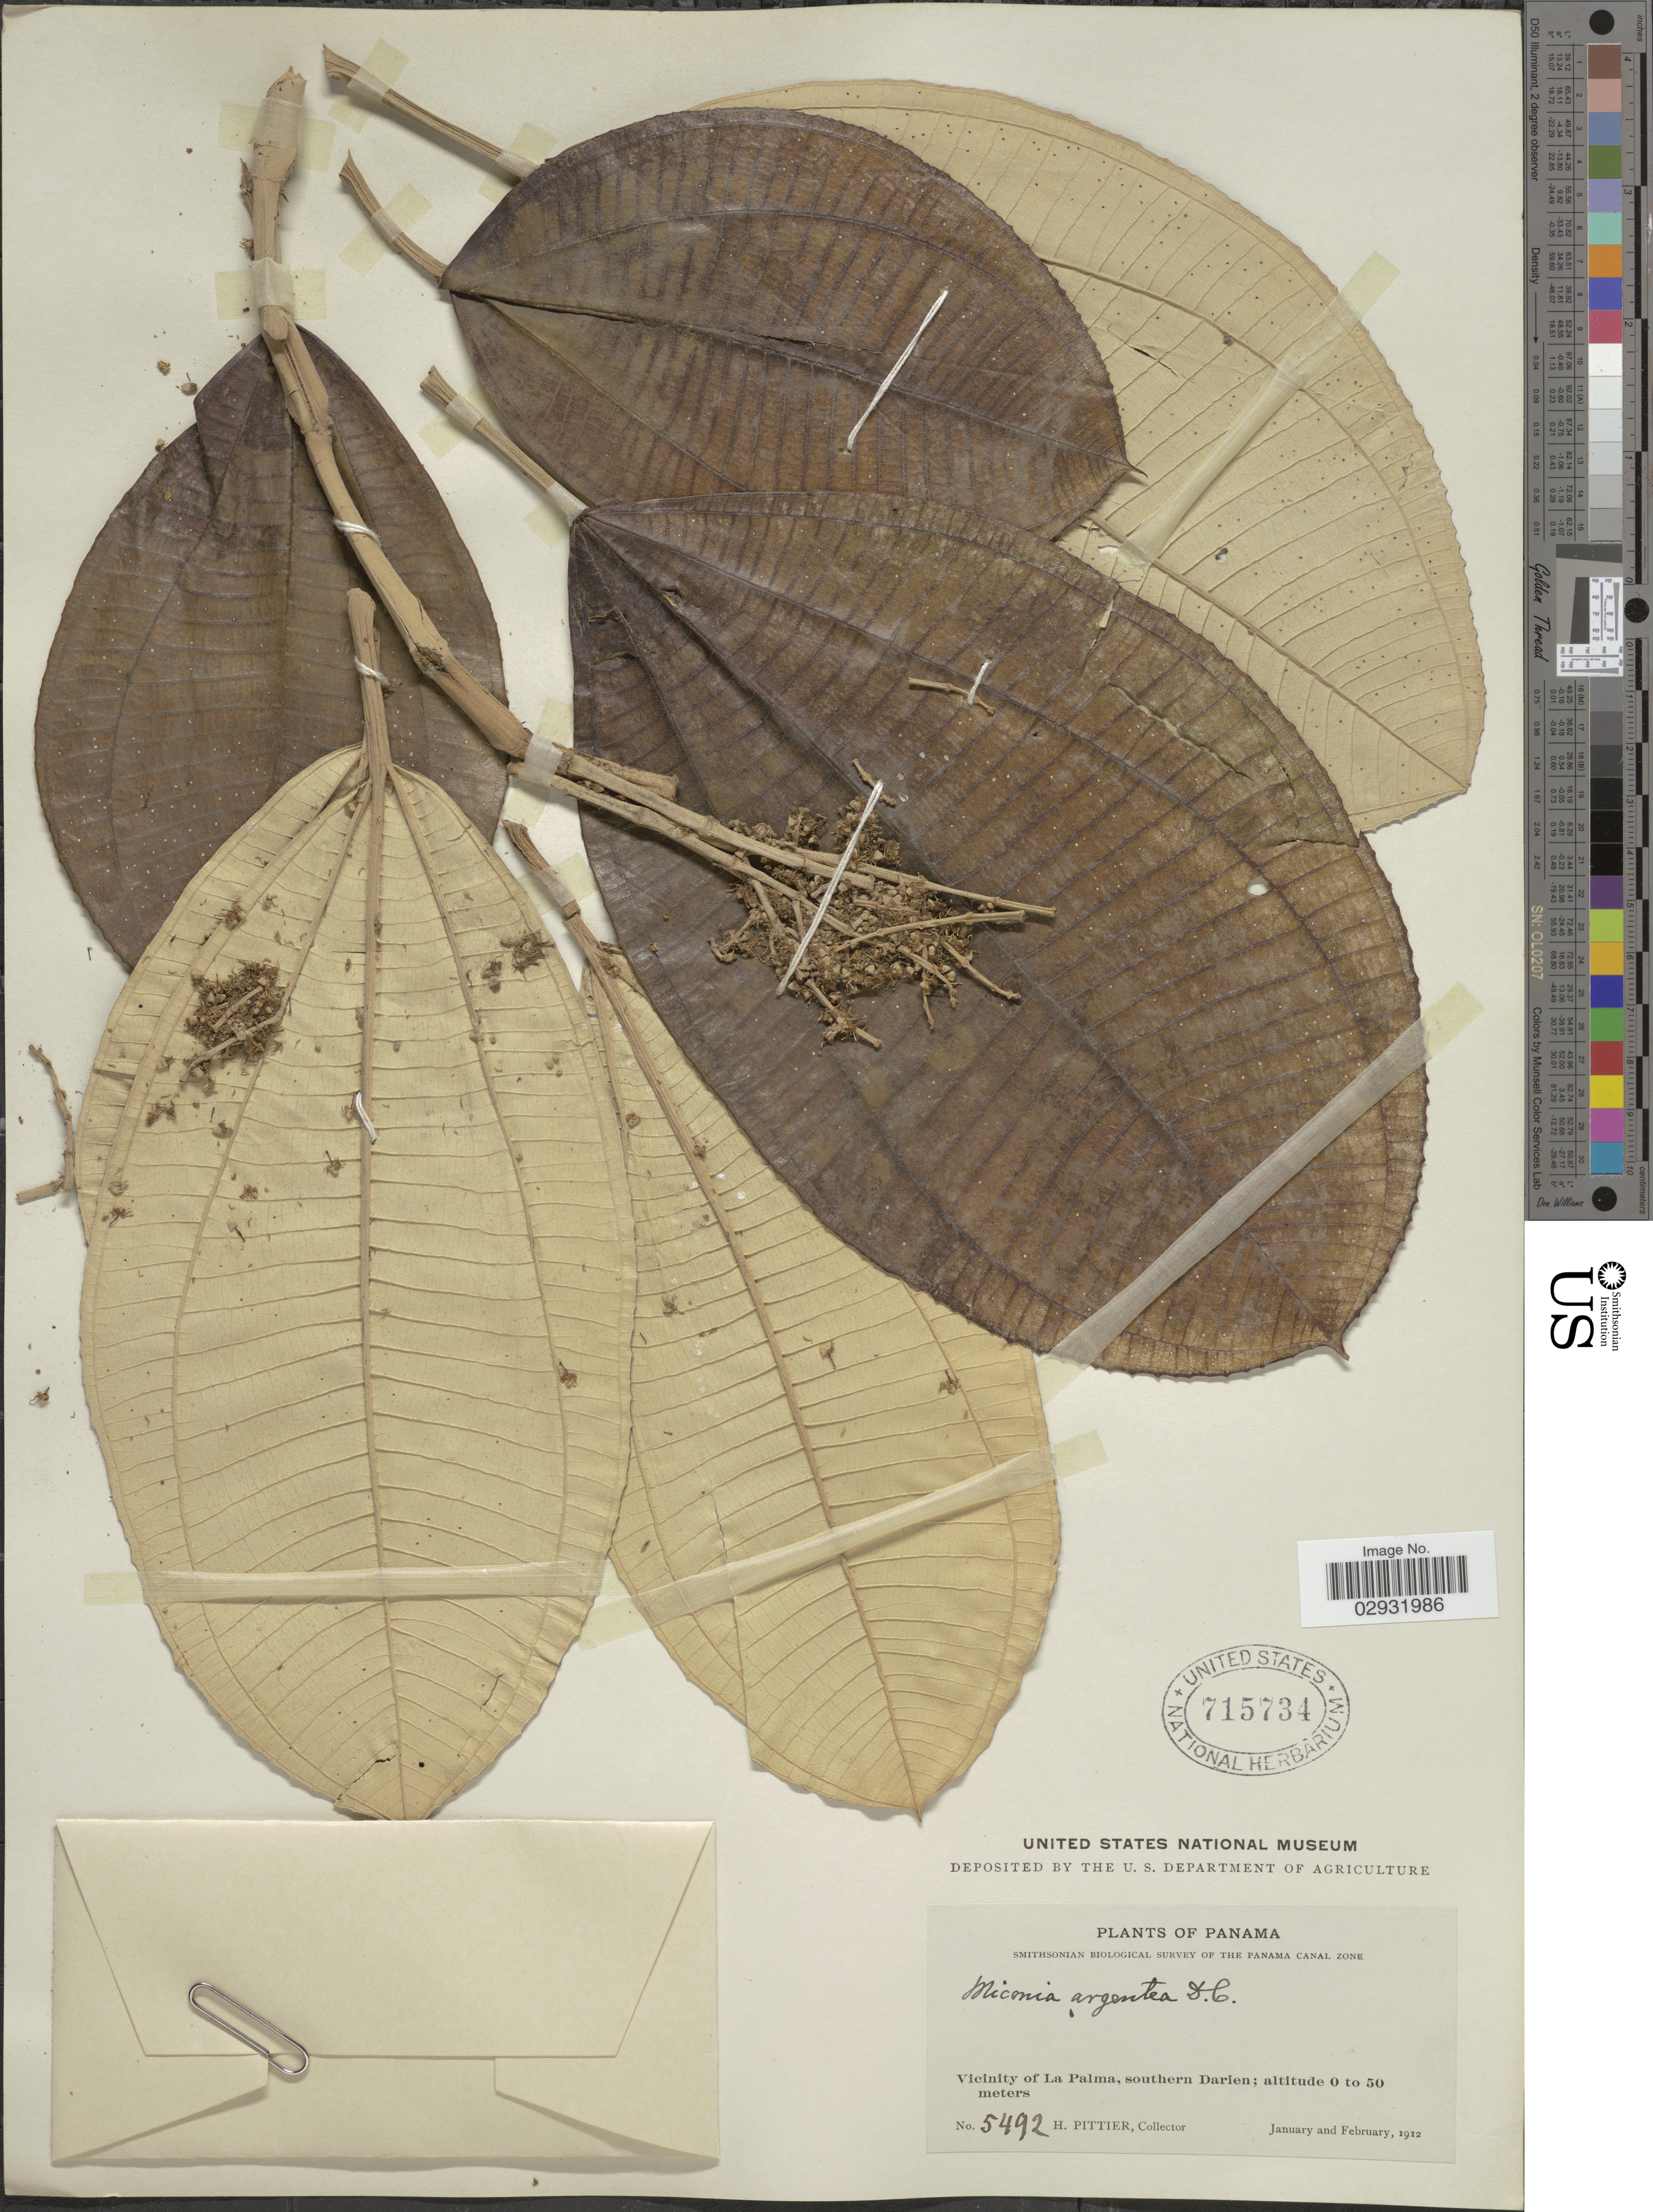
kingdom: Plantae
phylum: Tracheophyta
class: Magnoliopsida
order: Myrtales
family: Melastomataceae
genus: Miconia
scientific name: Miconia argentea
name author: (Sw.) DC.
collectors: H. F. Pittier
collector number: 5492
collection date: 1912-01/1912-02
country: Panama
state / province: Darién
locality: Vicinity of La Palma, southern Darien.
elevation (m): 0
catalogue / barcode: US 715734